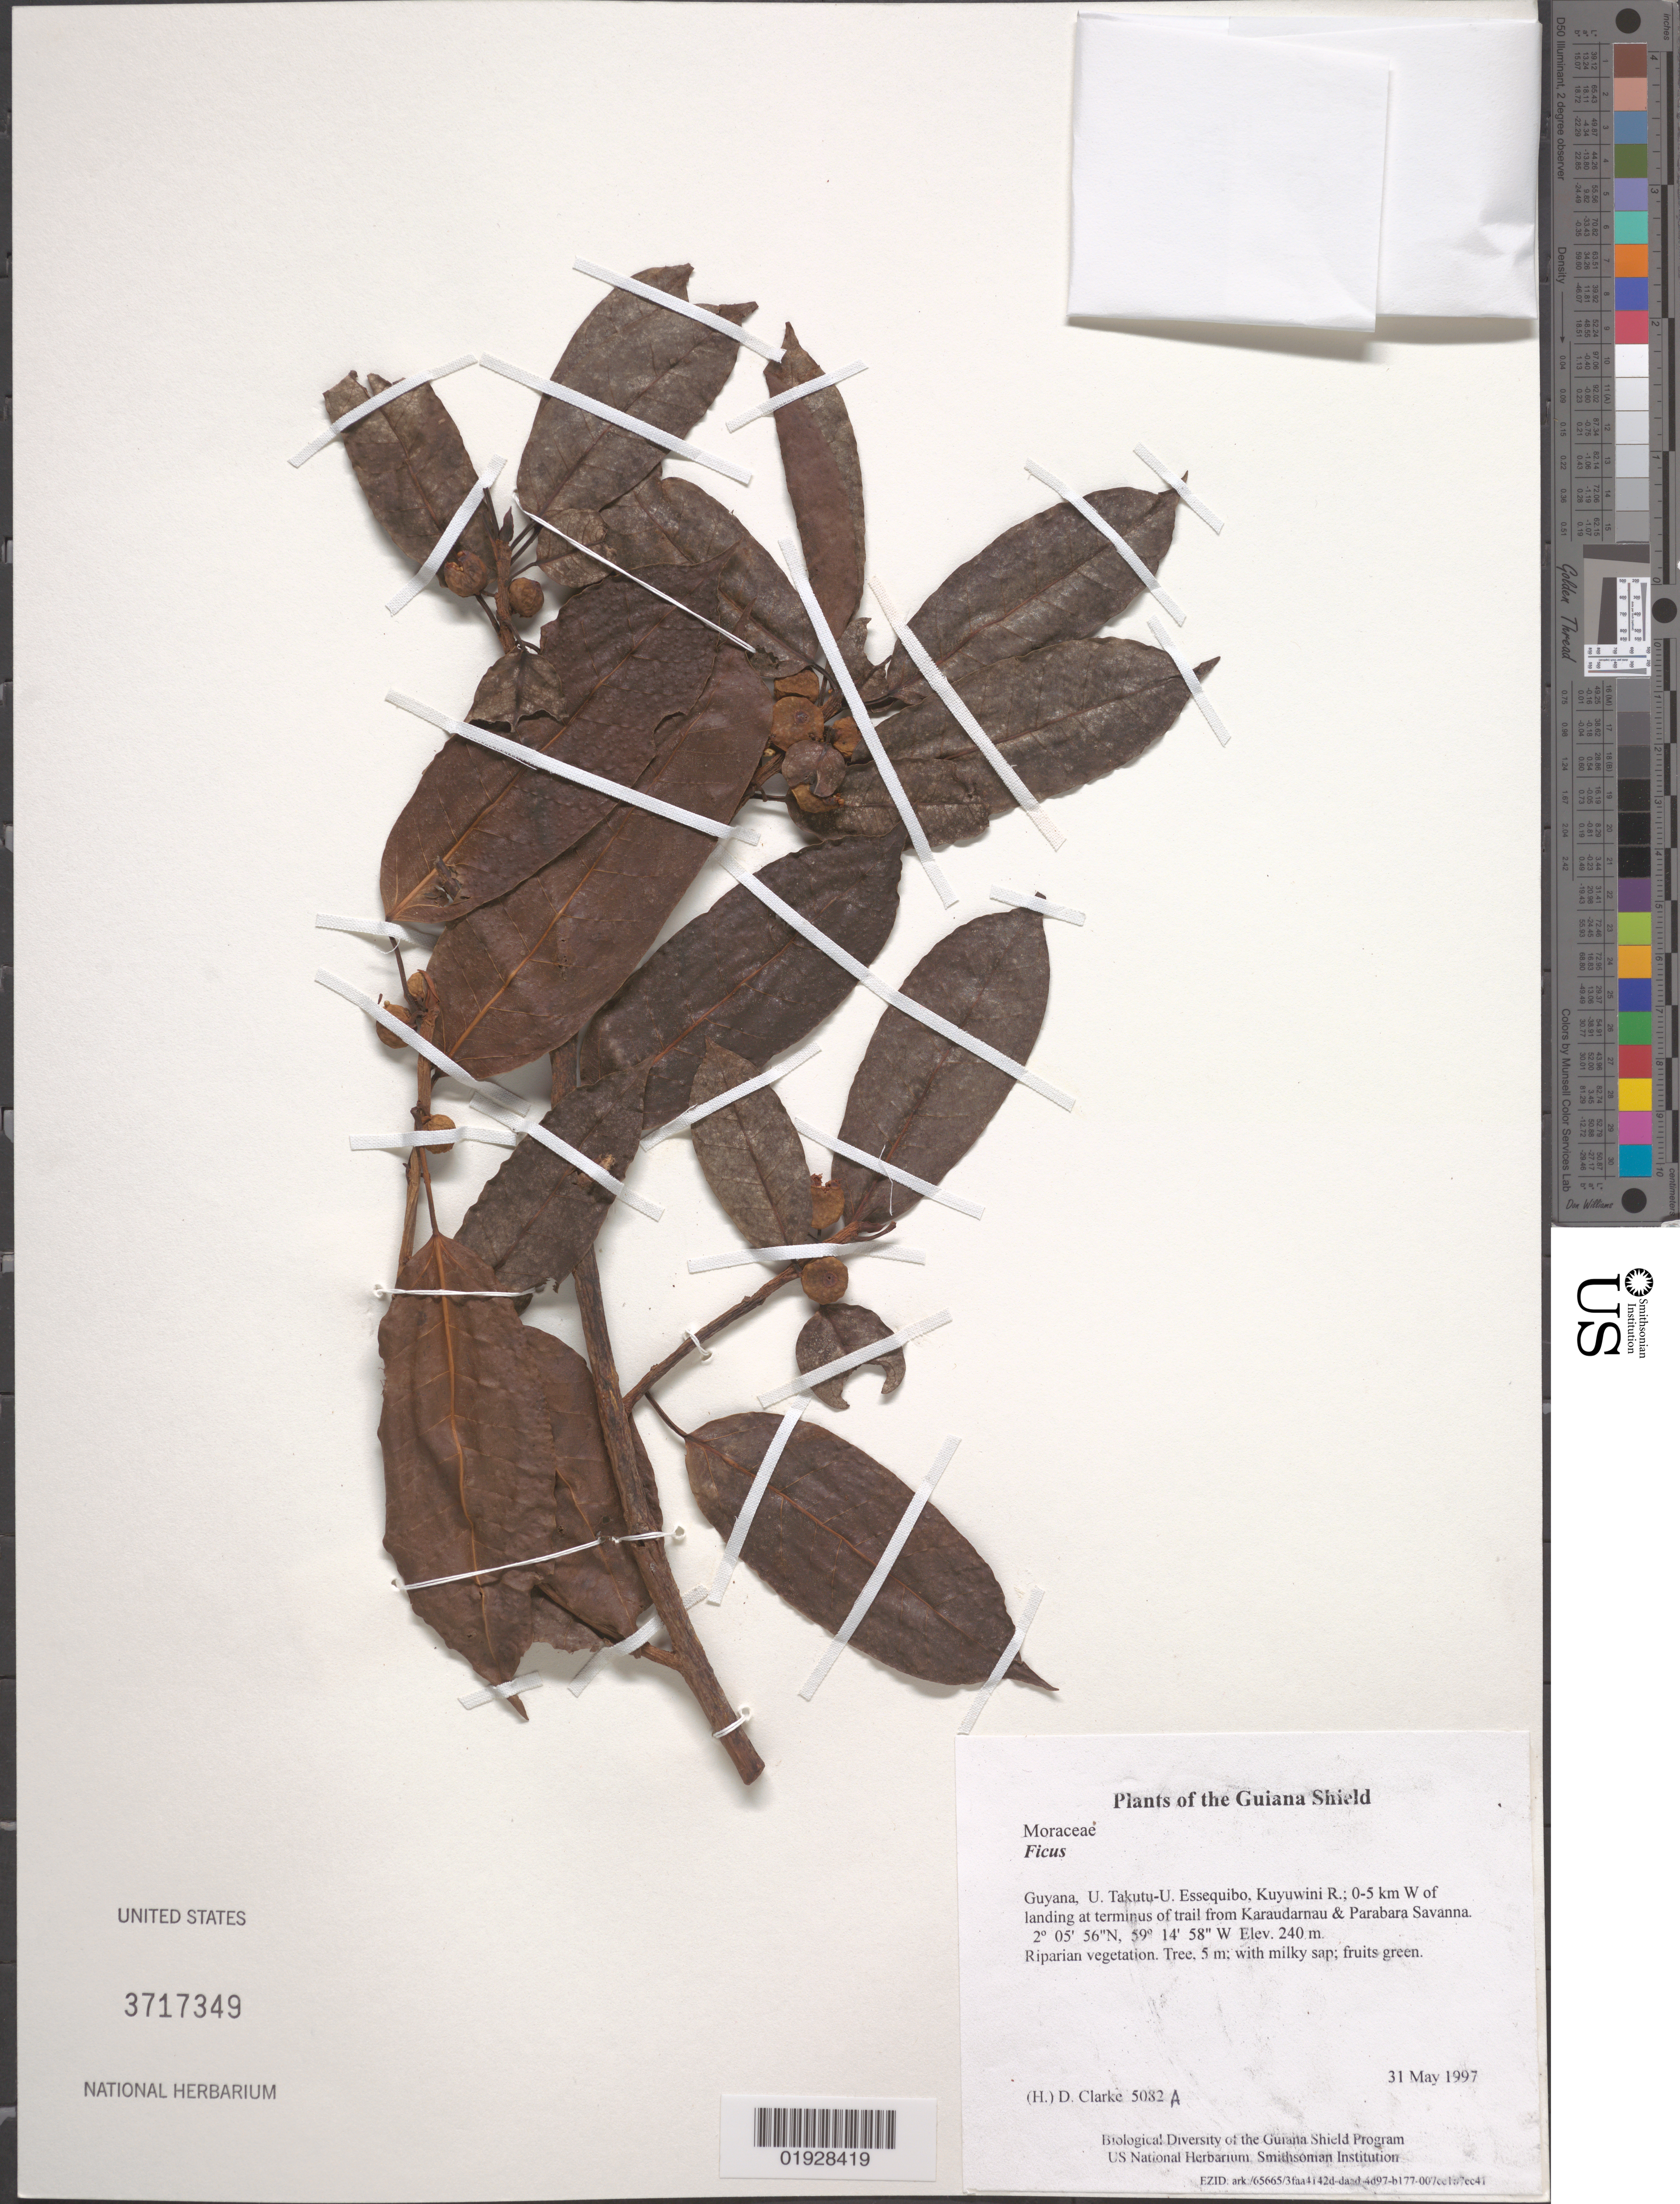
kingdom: Plantae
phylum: Tracheophyta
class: Magnoliopsida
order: Rosales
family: Moraceae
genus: Ficus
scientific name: Ficus amazonica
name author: (Miq.) Miq.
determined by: Mitidieri, Nicole, (WIS), University of Wisconsin - Madison (UNITED STATES)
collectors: H. D. Clarke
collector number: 5082 a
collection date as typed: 31 May 1997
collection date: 1997-05-31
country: Guyana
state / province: U. Takutu-U. Essequibo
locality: Kuyuwini R.; 0-5 km W of landing at terminus of trail from Karaudarnau & Parabara Savanna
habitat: Riparian vegetation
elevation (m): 240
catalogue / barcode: US 3717349